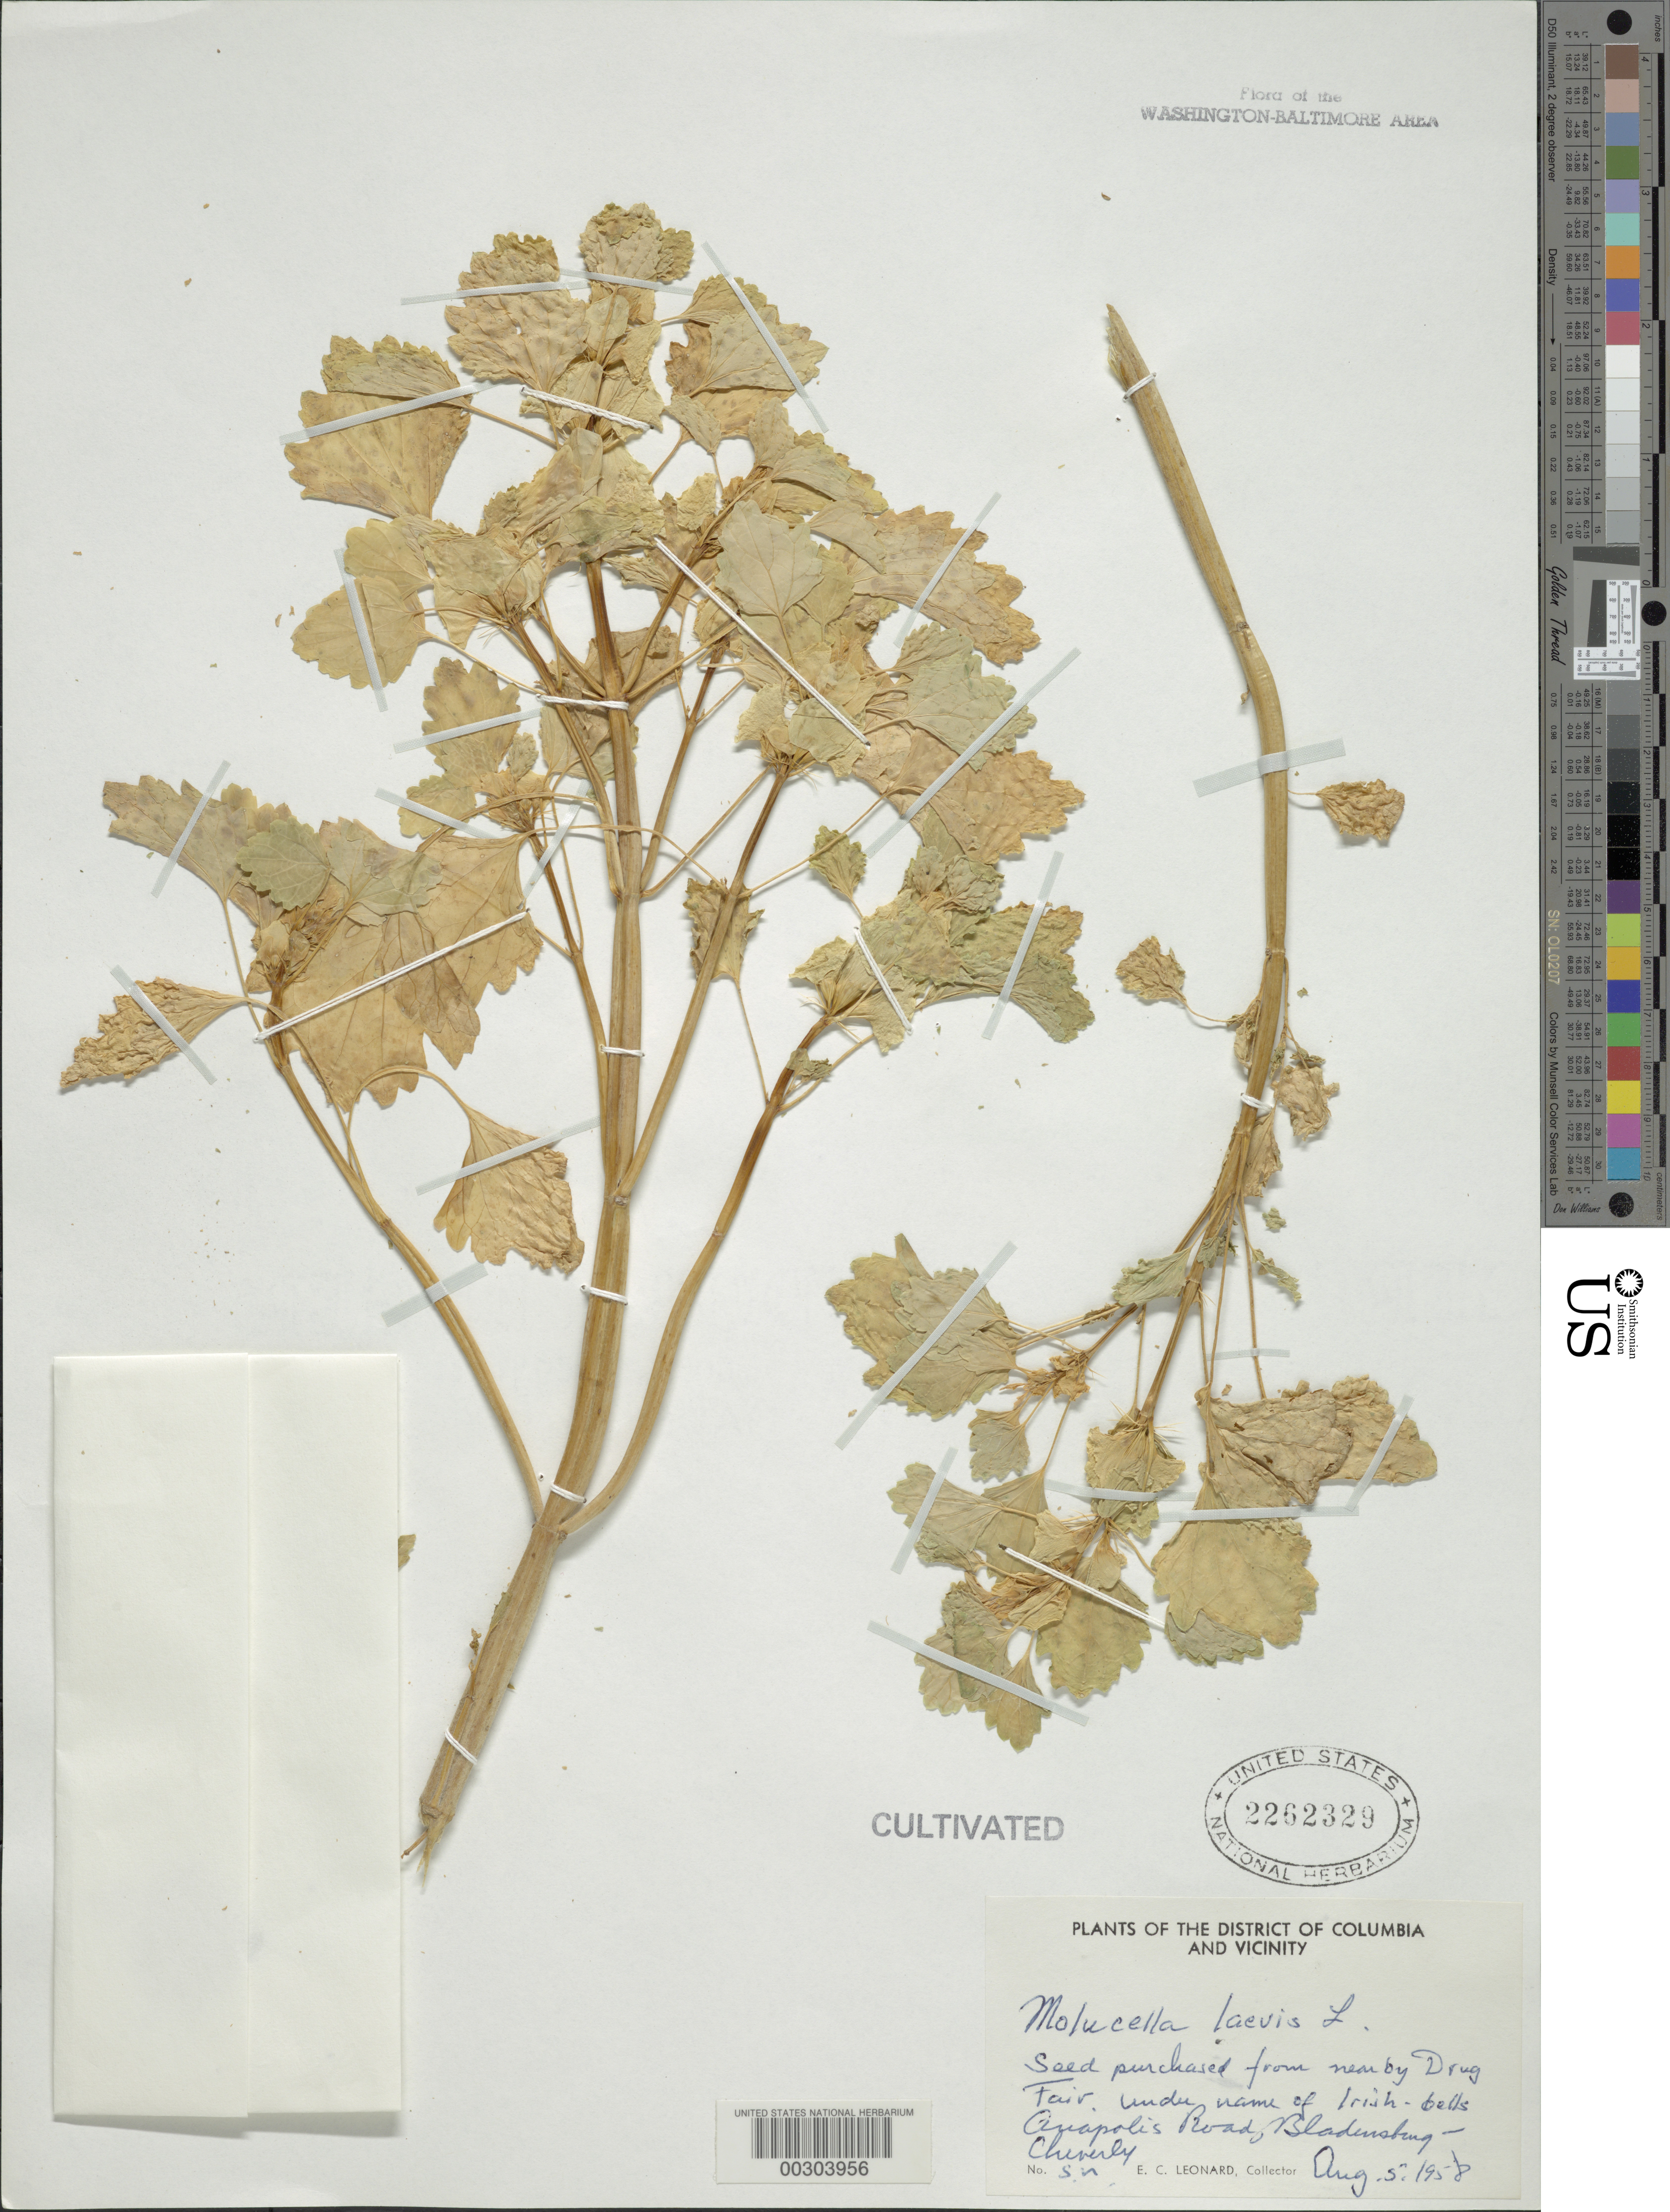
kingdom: Plantae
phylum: Tracheophyta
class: Magnoliopsida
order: Lamiales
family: Lamiaceae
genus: Moluccella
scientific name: Moluccella laevis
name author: L.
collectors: E. C. Leonard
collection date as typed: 05 Aug 1958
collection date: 1958-08-05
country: United States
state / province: Maryland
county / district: Prince George's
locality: Bladensburg-Cheverly, Annapolis Road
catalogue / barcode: US 2262329